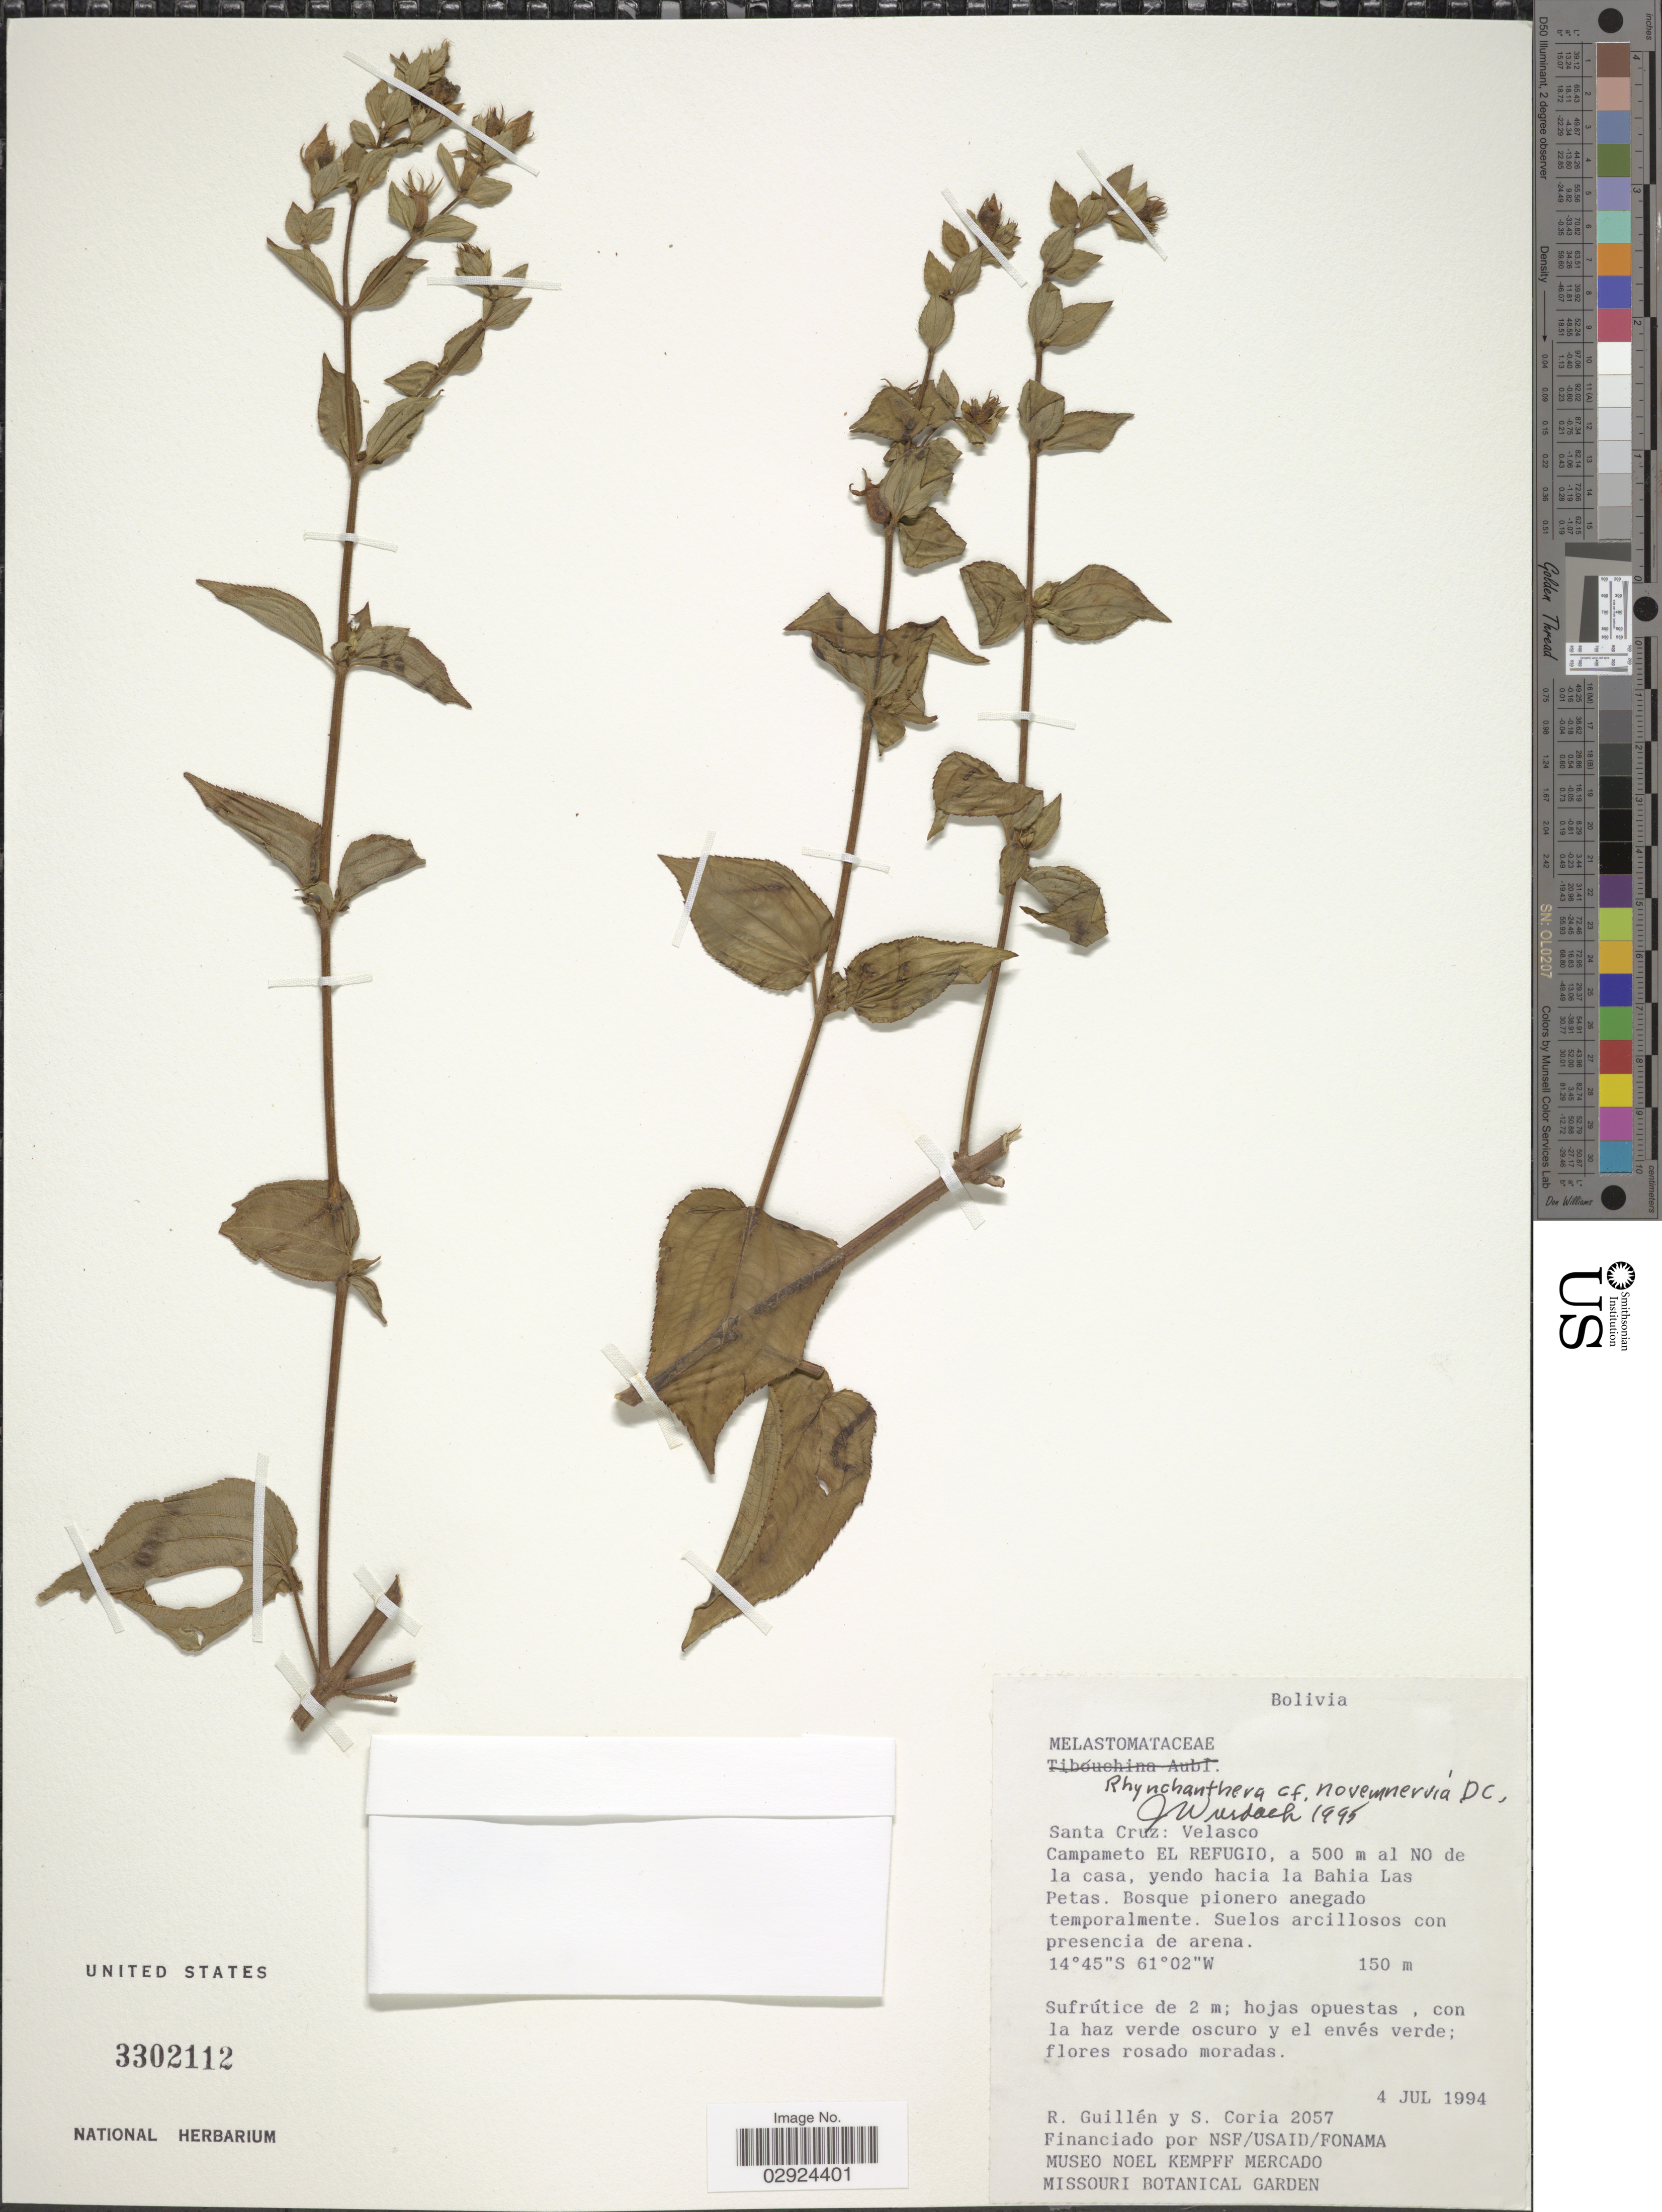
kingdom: Plantae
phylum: Tracheophyta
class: Magnoliopsida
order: Myrtales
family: Melastomataceae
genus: Rhynchanthera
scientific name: Rhynchanthera novemnervia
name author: DC.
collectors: R. Guillen & S. Coria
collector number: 2057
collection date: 1994-07-04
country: Bolivia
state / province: Santa Cruz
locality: Santa Cruz: Velasco, Campamento El Refugio, a 500 m al NO de la casa, yendo hacia la Bahia Las Petas.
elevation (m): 150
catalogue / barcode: US 3302112